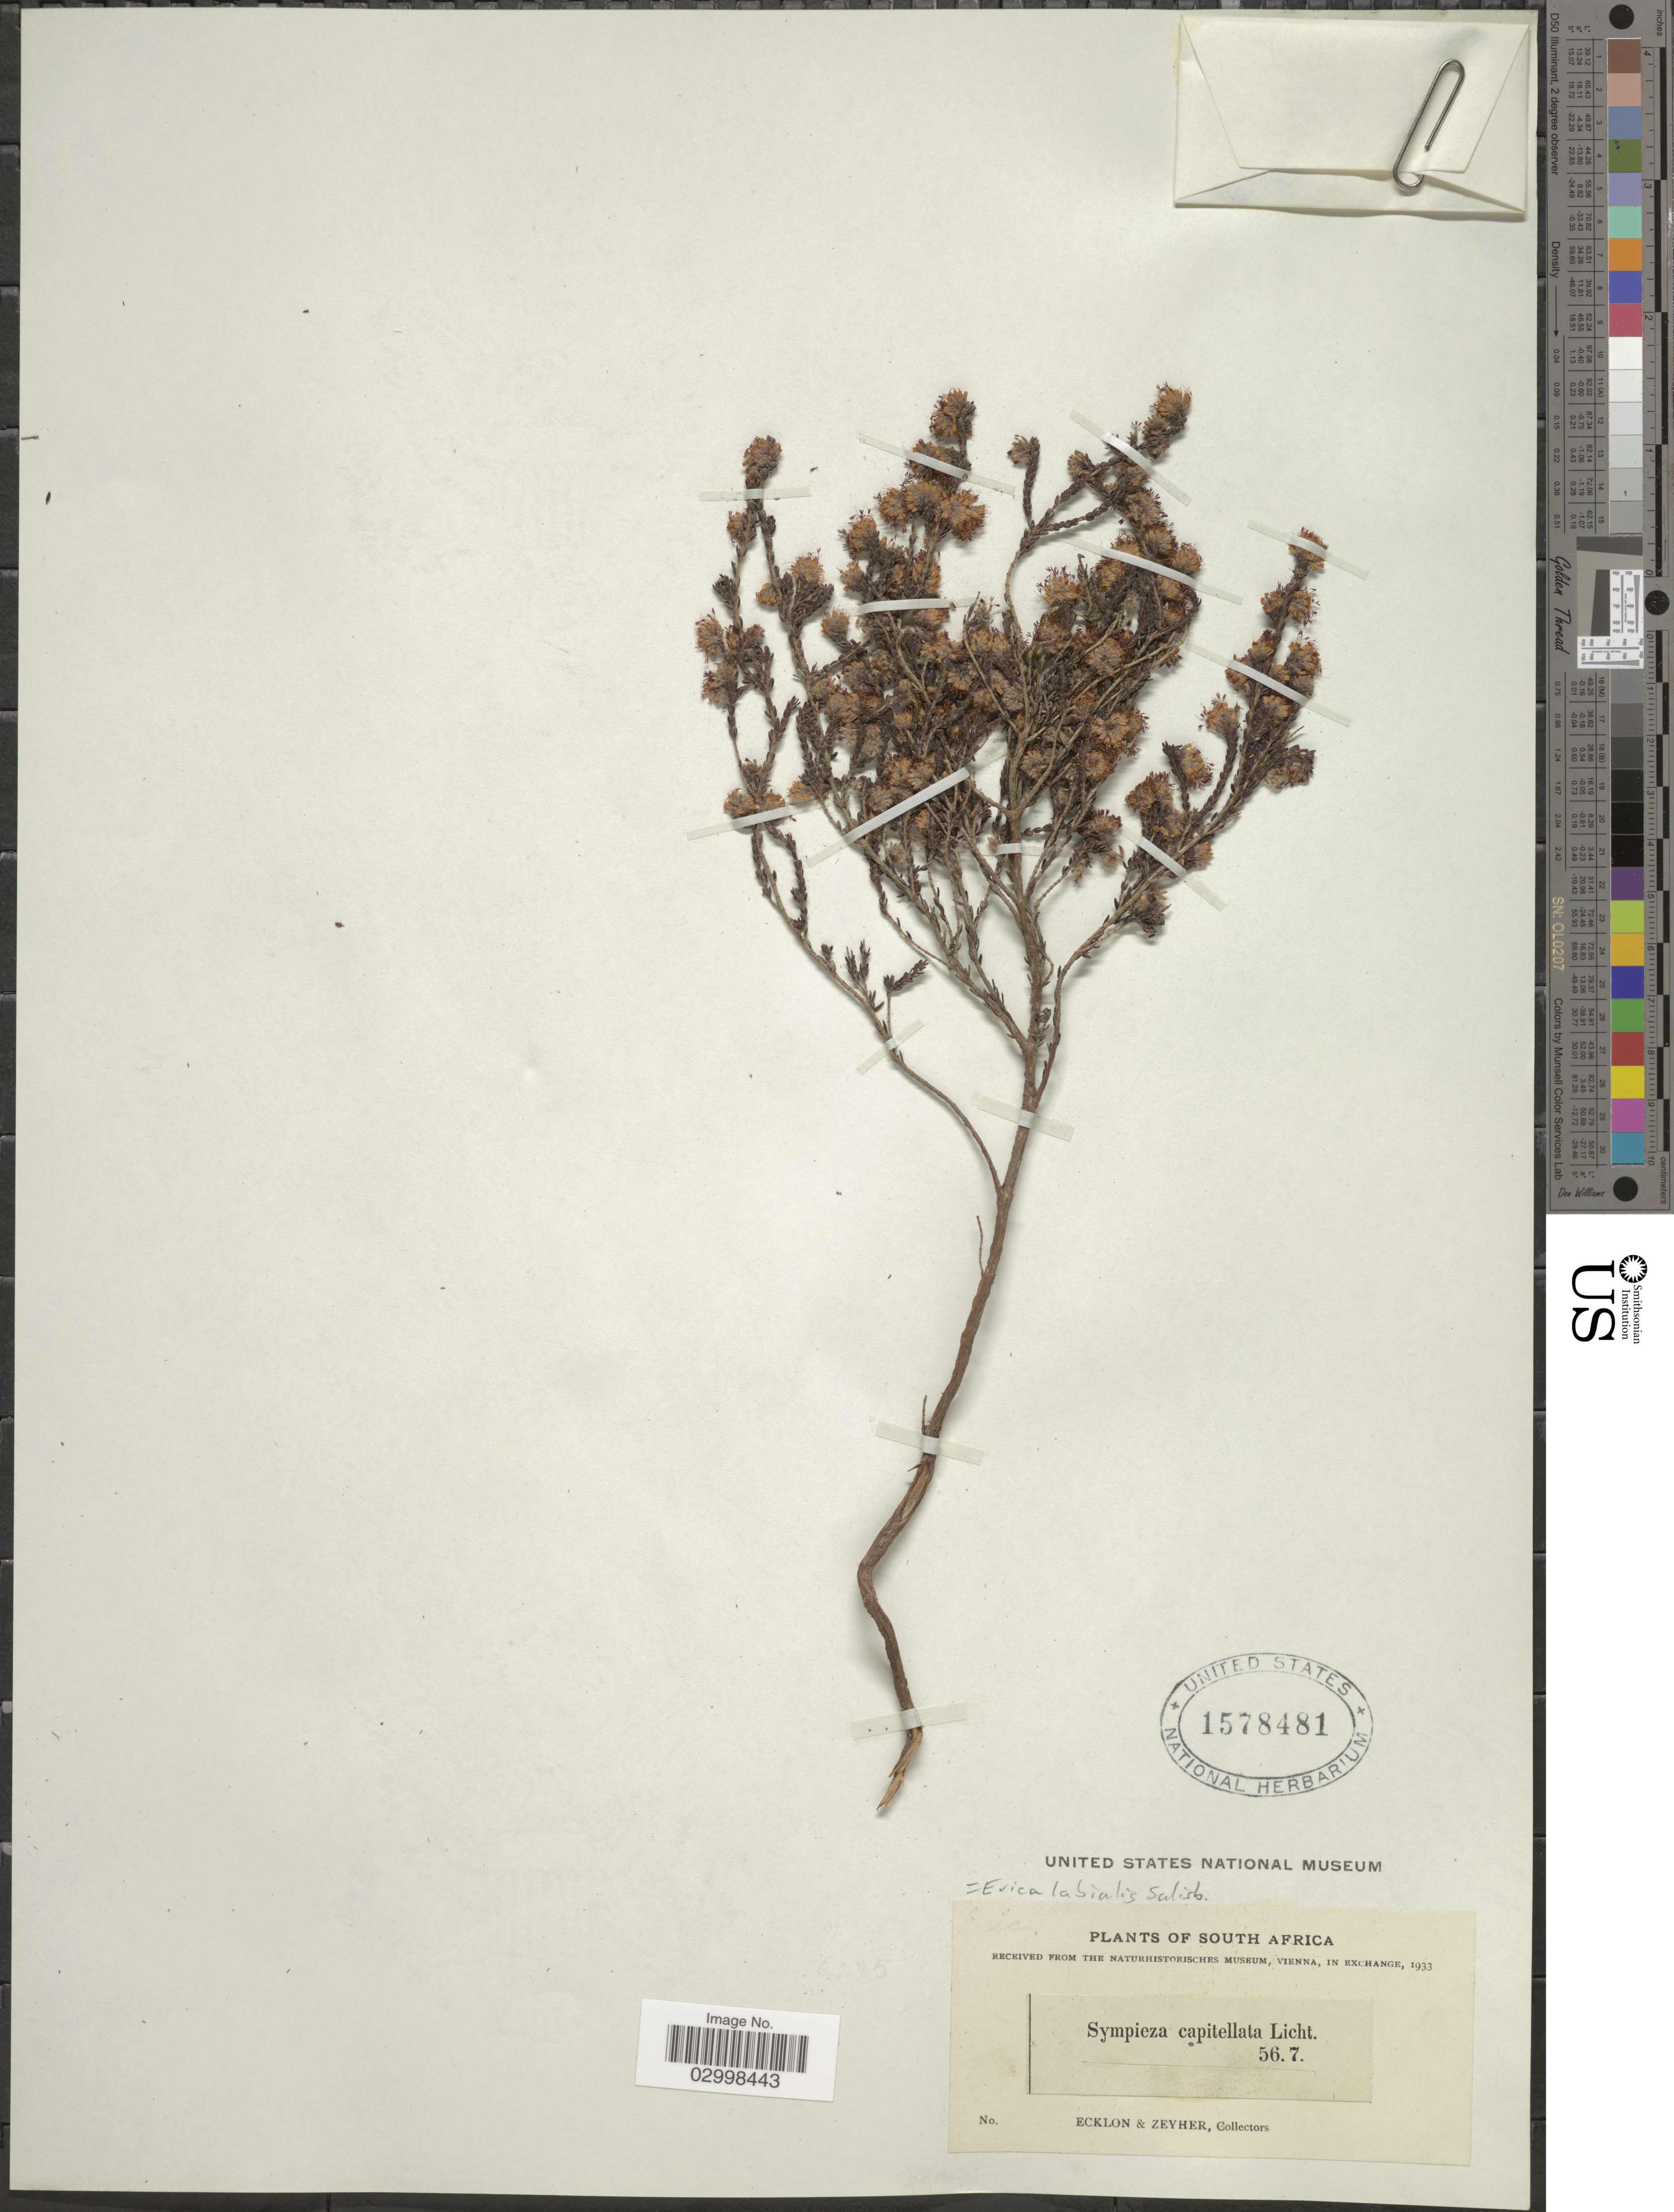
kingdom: Plantae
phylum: Tracheophyta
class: Magnoliopsida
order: Ericales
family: Ericaceae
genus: Erica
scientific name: Erica labialis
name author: Salisb.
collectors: -. Ecklon & -. Zeyher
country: South Africa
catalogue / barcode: US 1578481